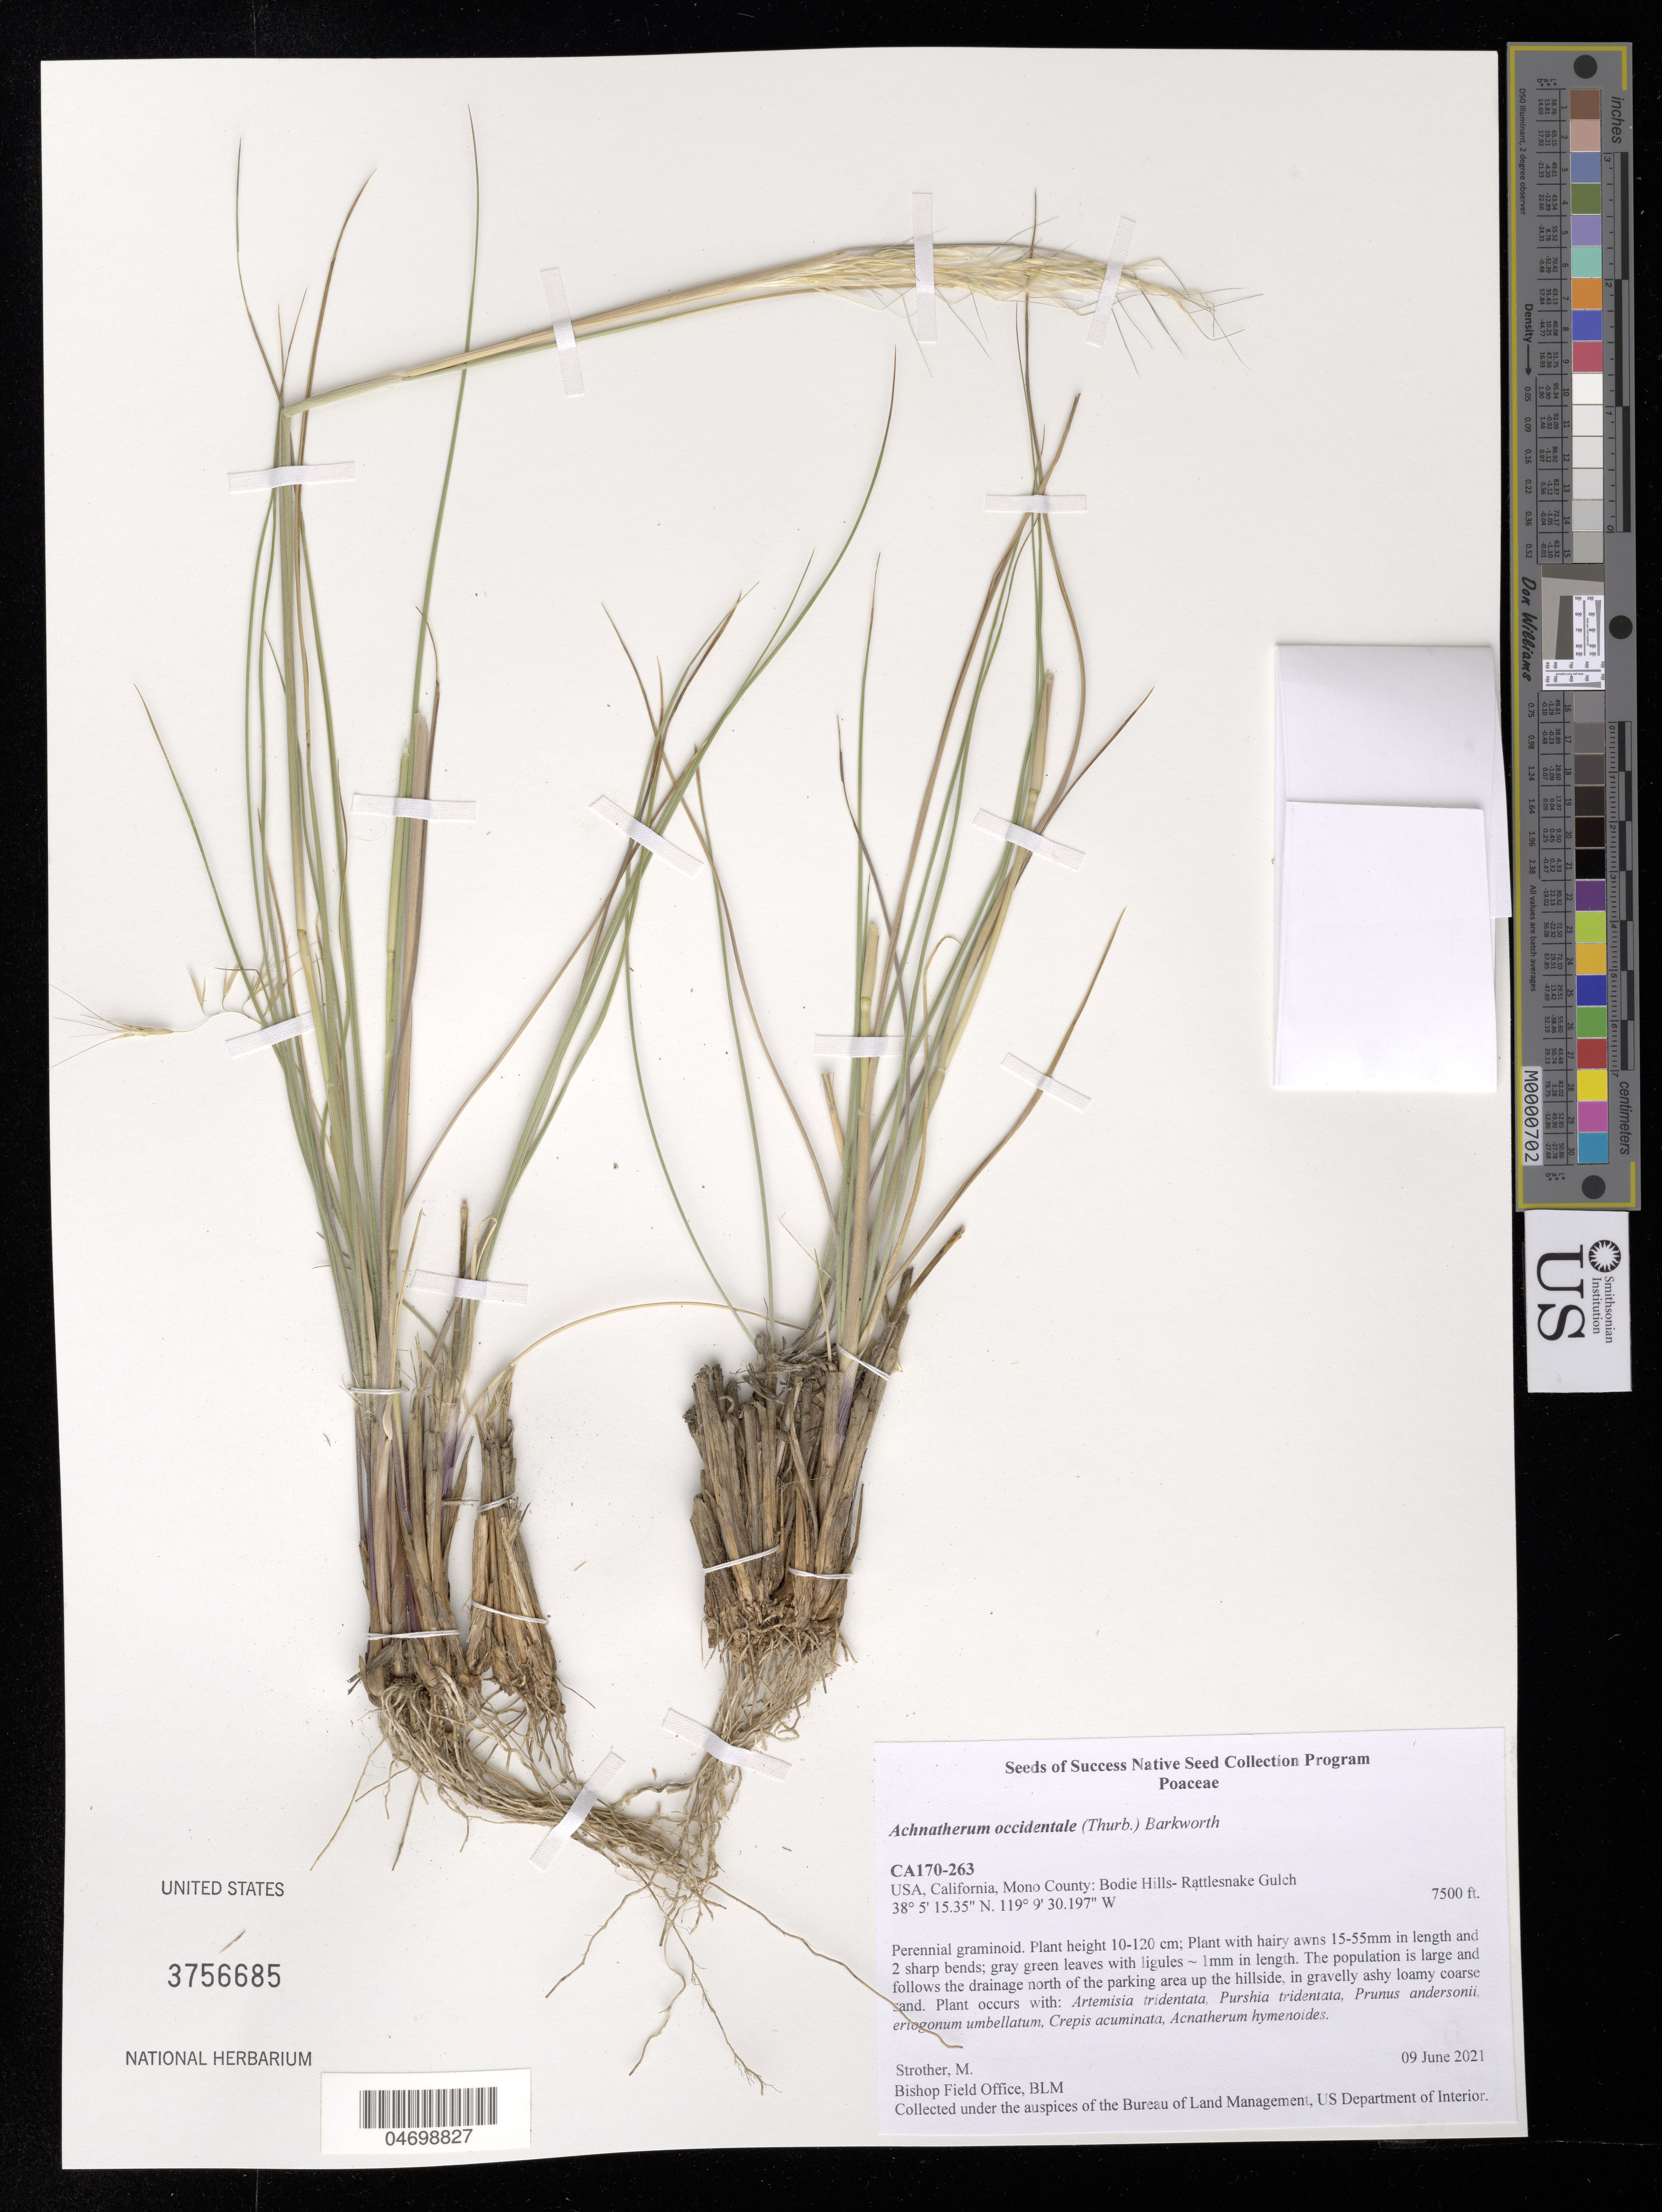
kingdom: Plantae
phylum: Tracheophyta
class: Liliopsida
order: Poales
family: Poaceae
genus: Achnatherum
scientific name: Achnatherum occidentale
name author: (Thurb. ex S. Watson) Barkworth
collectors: M. Strother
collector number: CA170-263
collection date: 2021-06-09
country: United States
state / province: California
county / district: Mono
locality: Bodie-Hills - Rattlesnake Gulch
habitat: Gravelly ashy loamy coarse sand. With Artemisia tridentata, Purshia tridentata, Prunus andersonii, etc.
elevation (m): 2286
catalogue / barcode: US 3756685